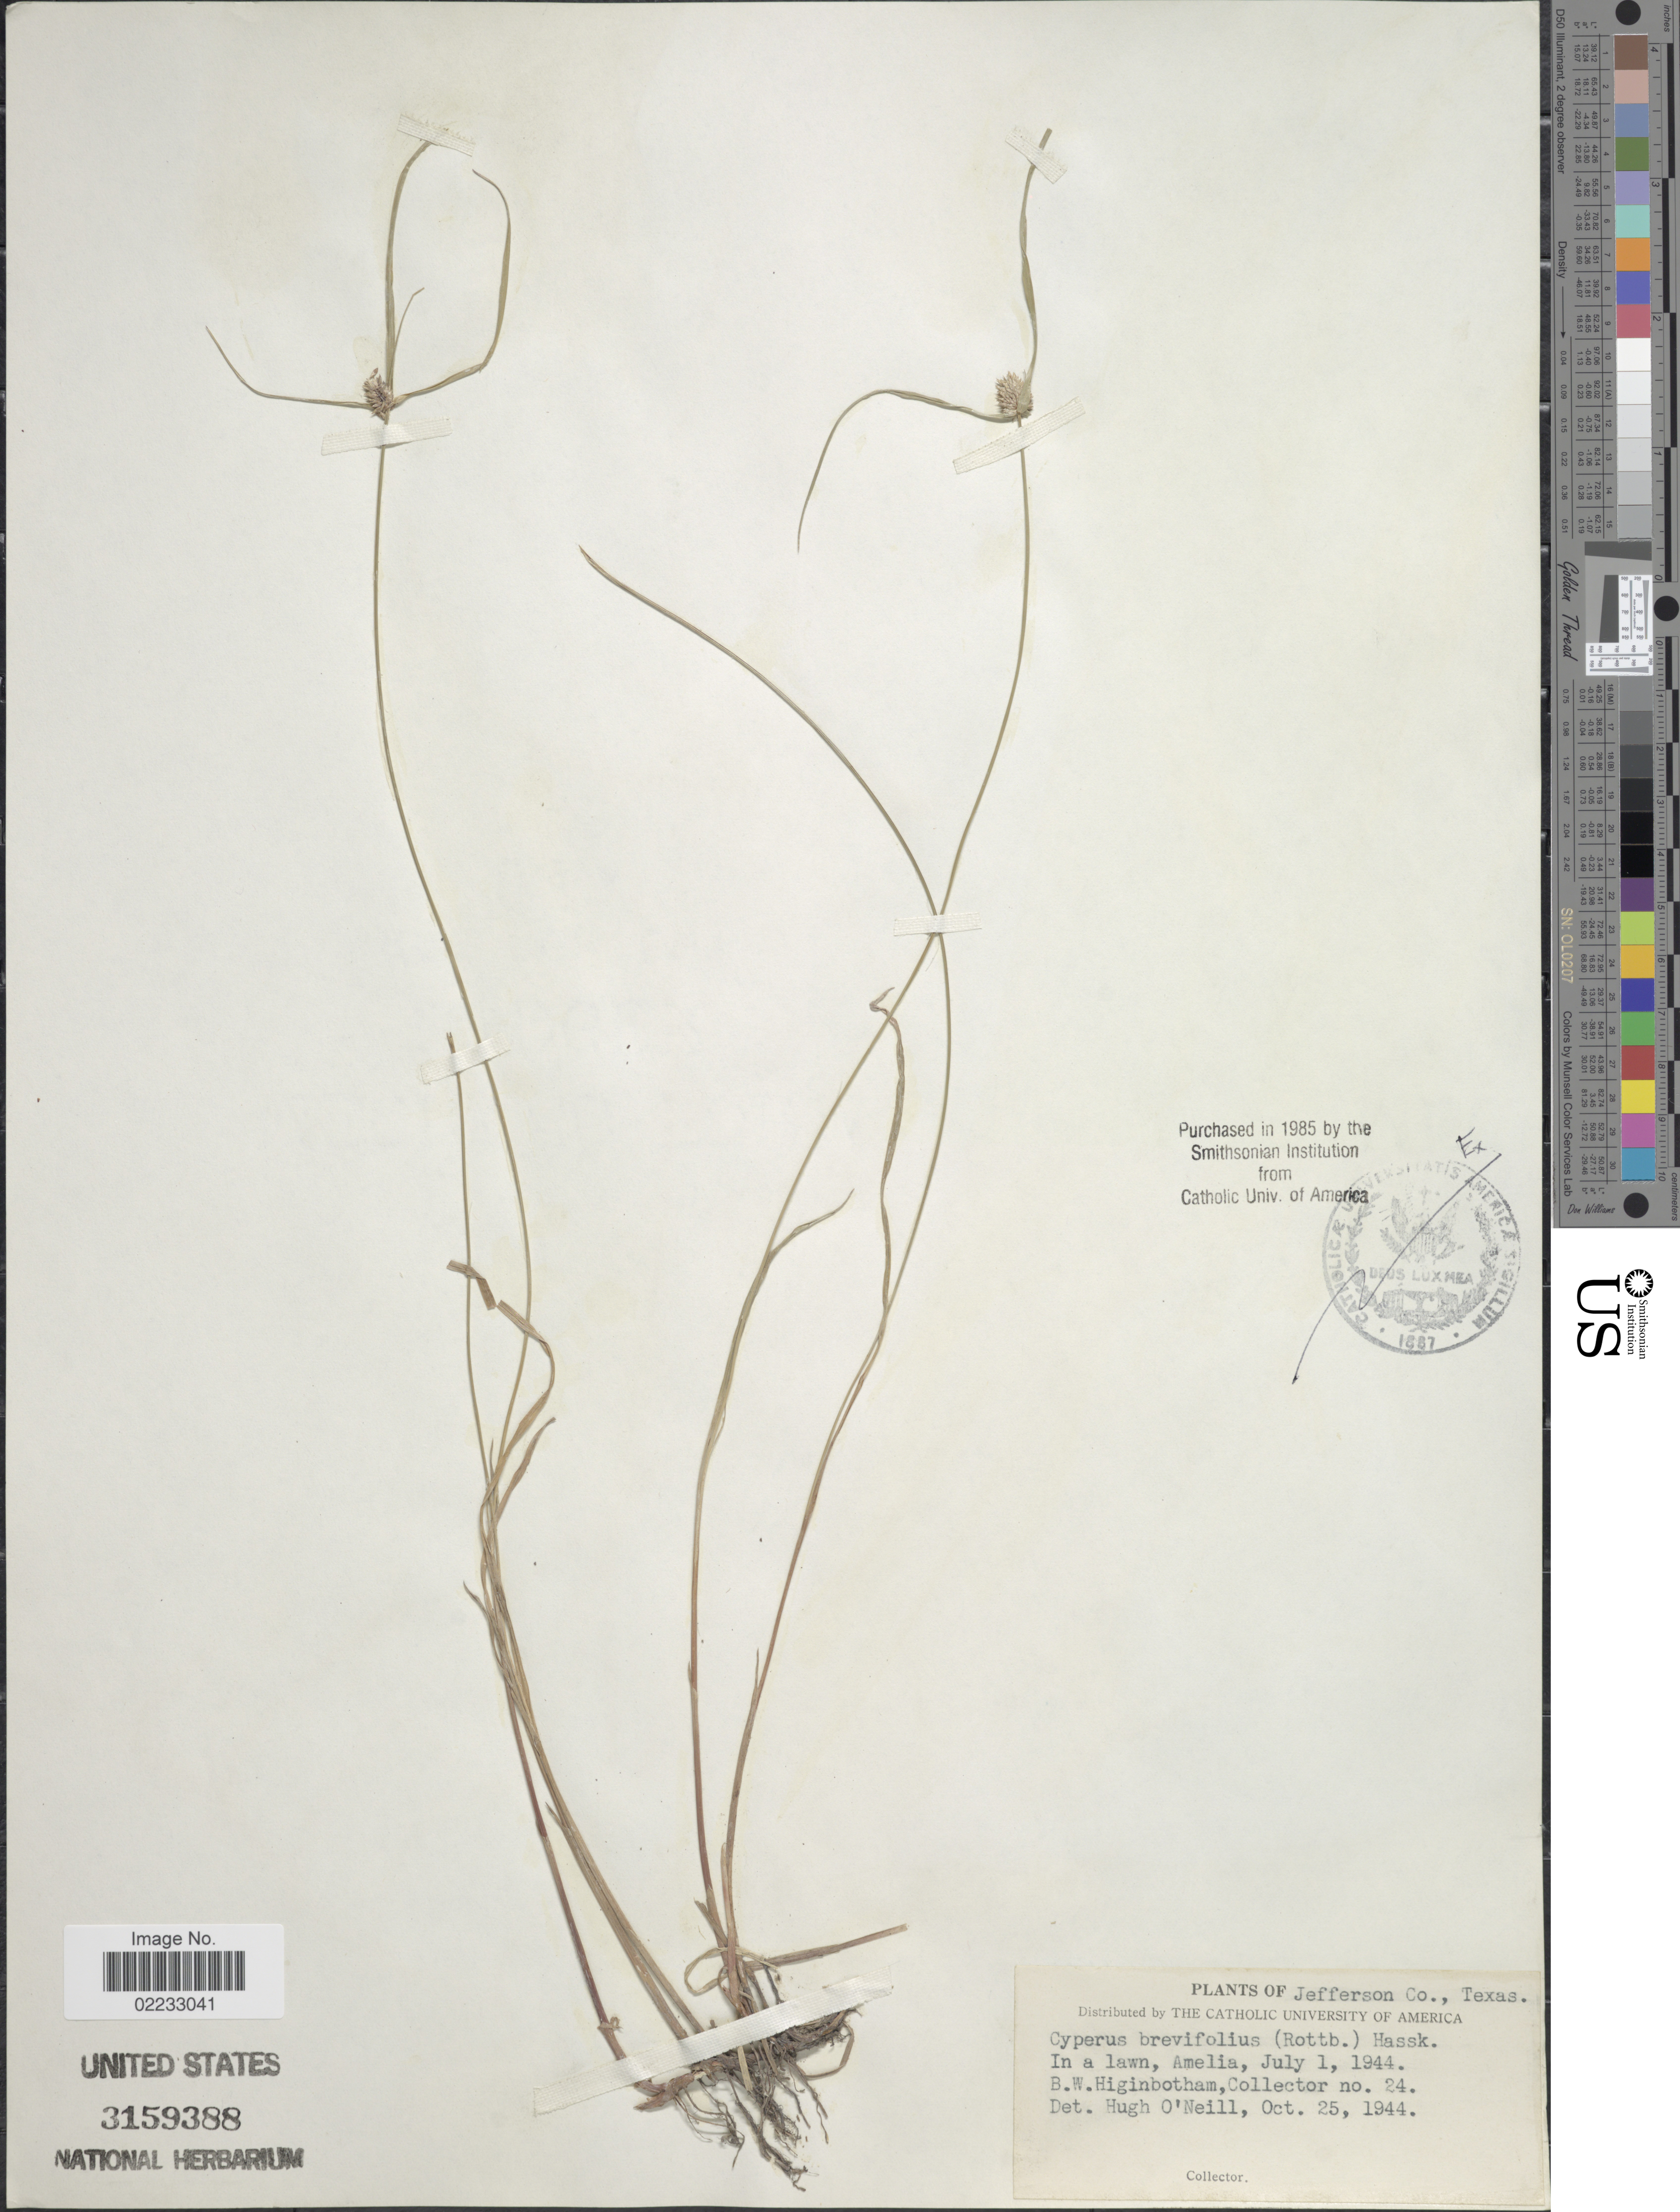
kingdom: Plantae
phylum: Tracheophyta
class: Liliopsida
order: Poales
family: Cyperaceae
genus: Cyperus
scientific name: Cyperus brevifolius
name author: (Rottb.) Hassk.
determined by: Strong, M. T., (US), Smithsonian Institution - National Museum of Natural History (UNITED STATES)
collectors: B. Higinbotham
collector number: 24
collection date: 1944-07-01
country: United States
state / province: Texas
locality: Jefferson Co. Amelia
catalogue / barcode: US 3159388